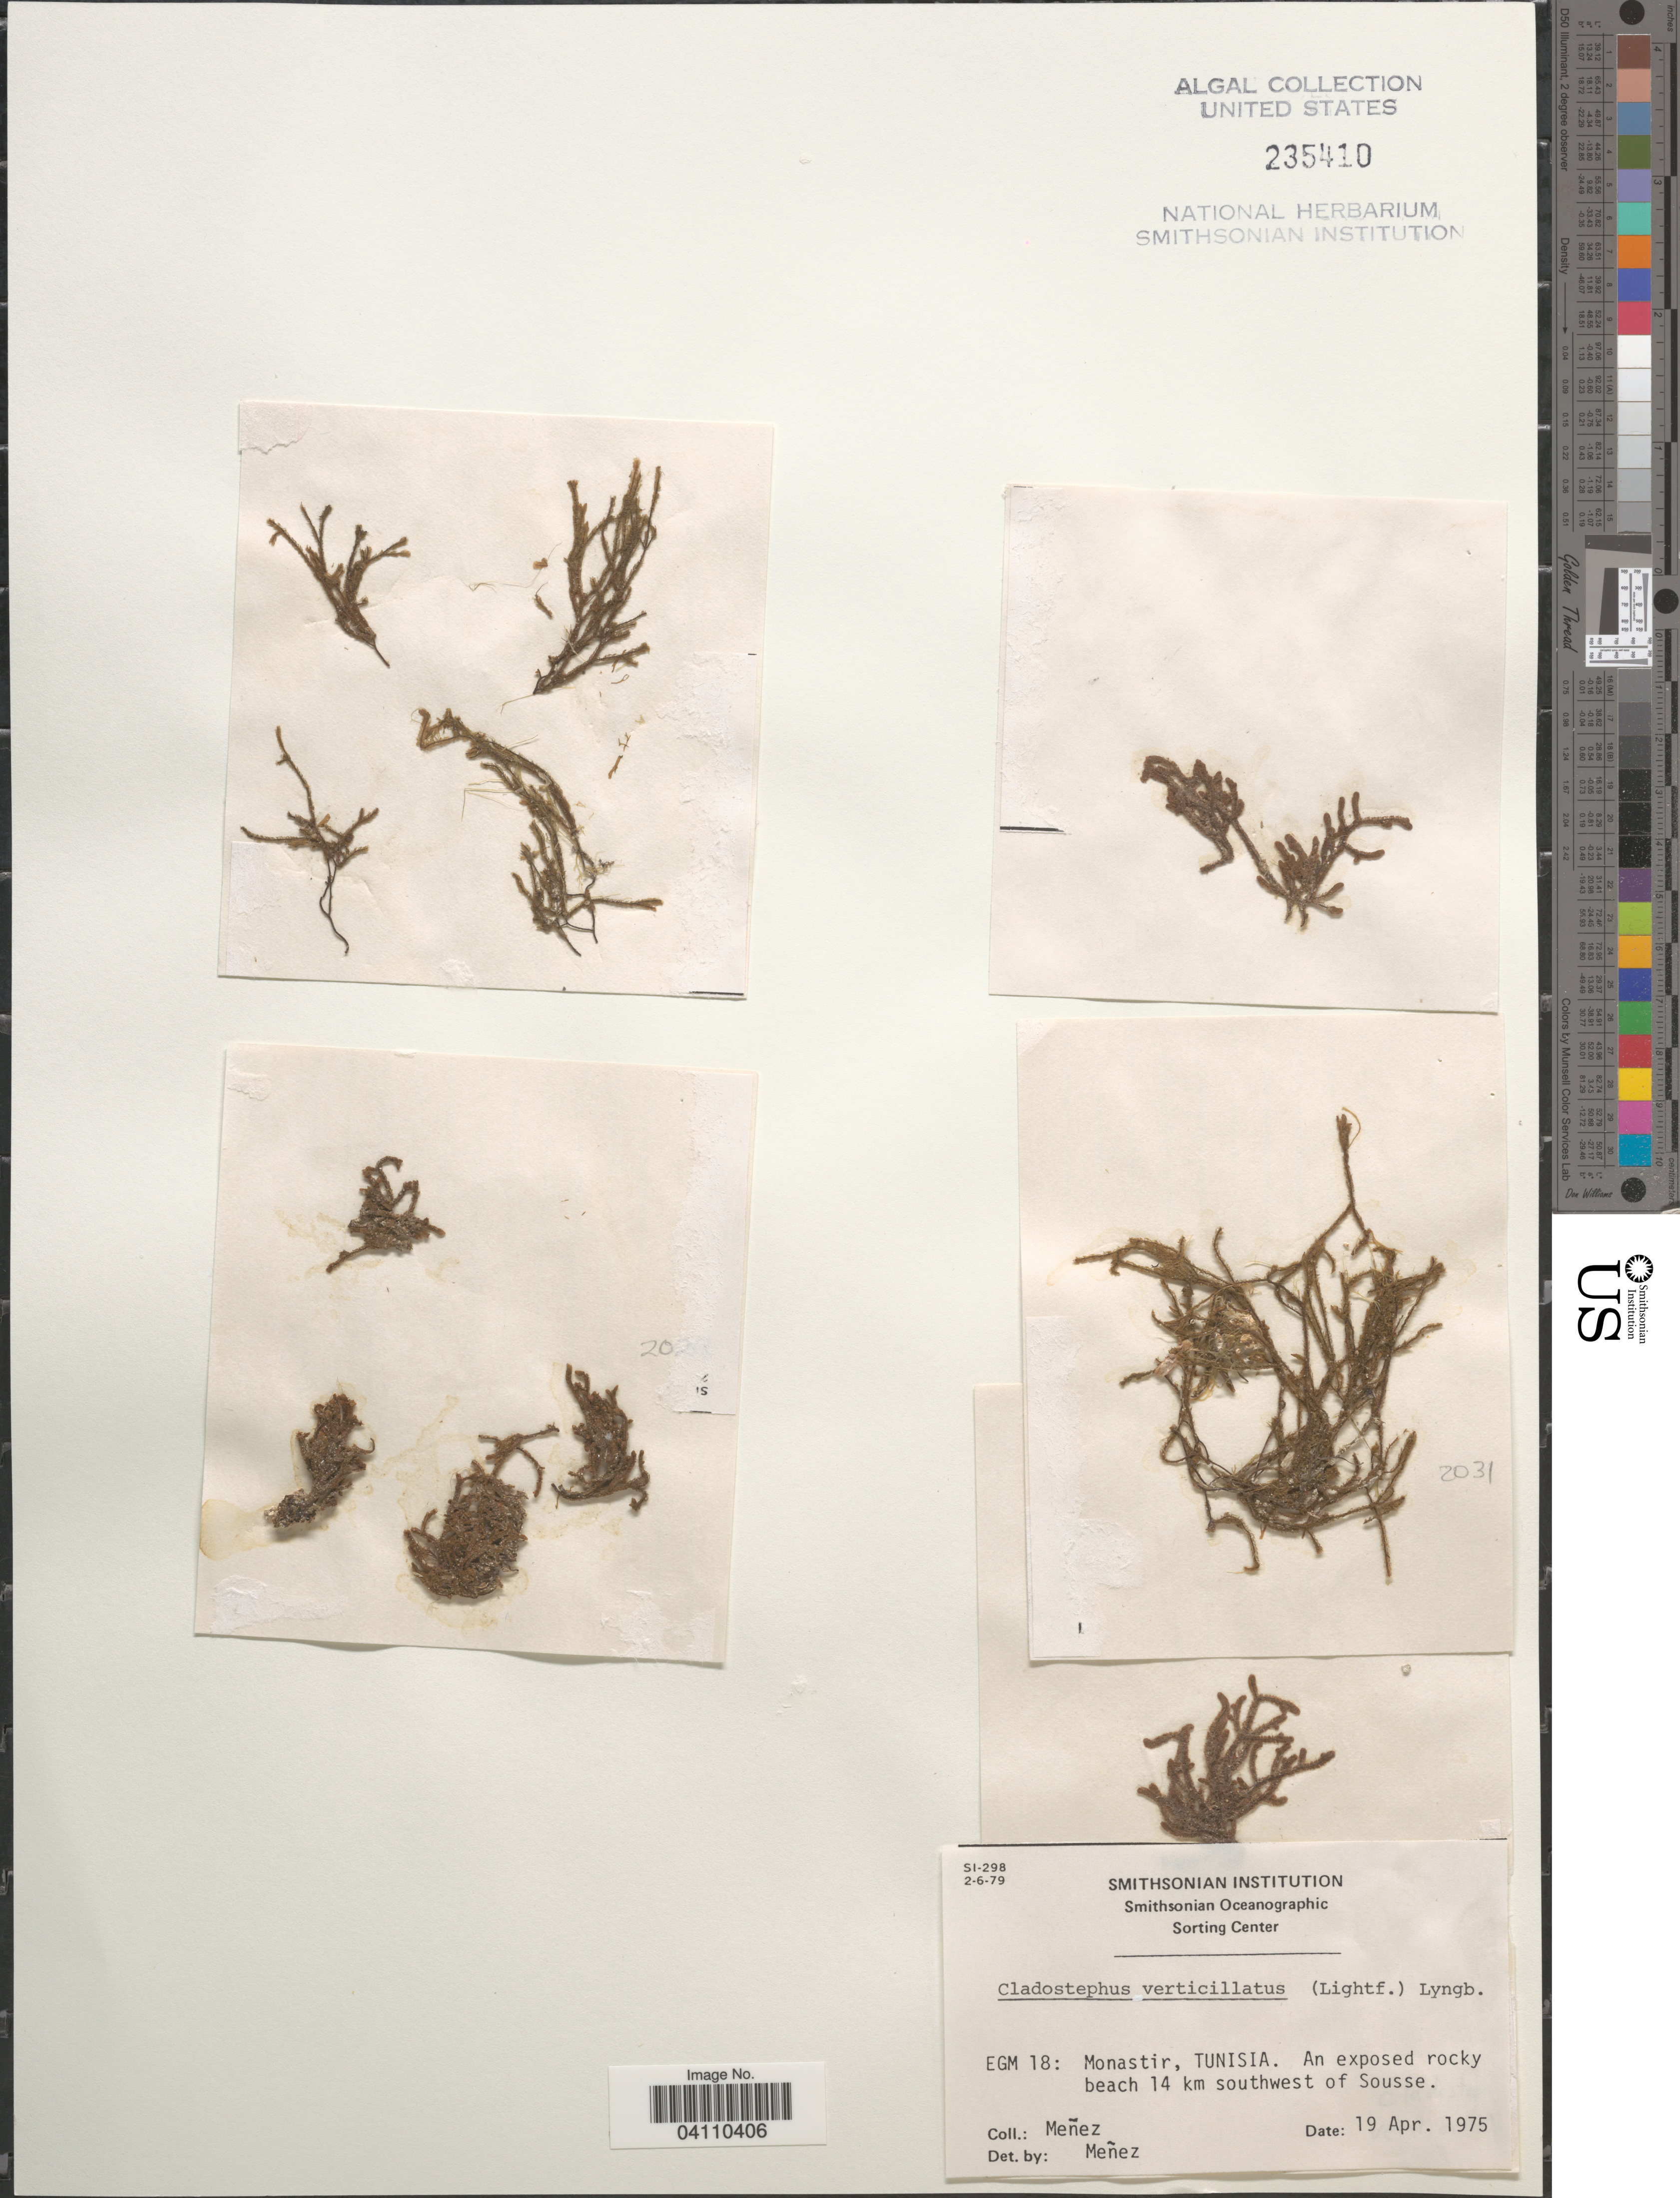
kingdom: Chromista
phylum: Ochrophyta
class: Phaeophyceae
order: Sphacelariales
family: Cladostephaceae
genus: Cladostephus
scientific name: Cladostephus hirsutus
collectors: Menez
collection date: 1975-04-19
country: Tunisia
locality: EGM 18: Monastir, Tunisia. An exposed rocky beach 14 km southwest of Sousse.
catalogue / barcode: US 235410